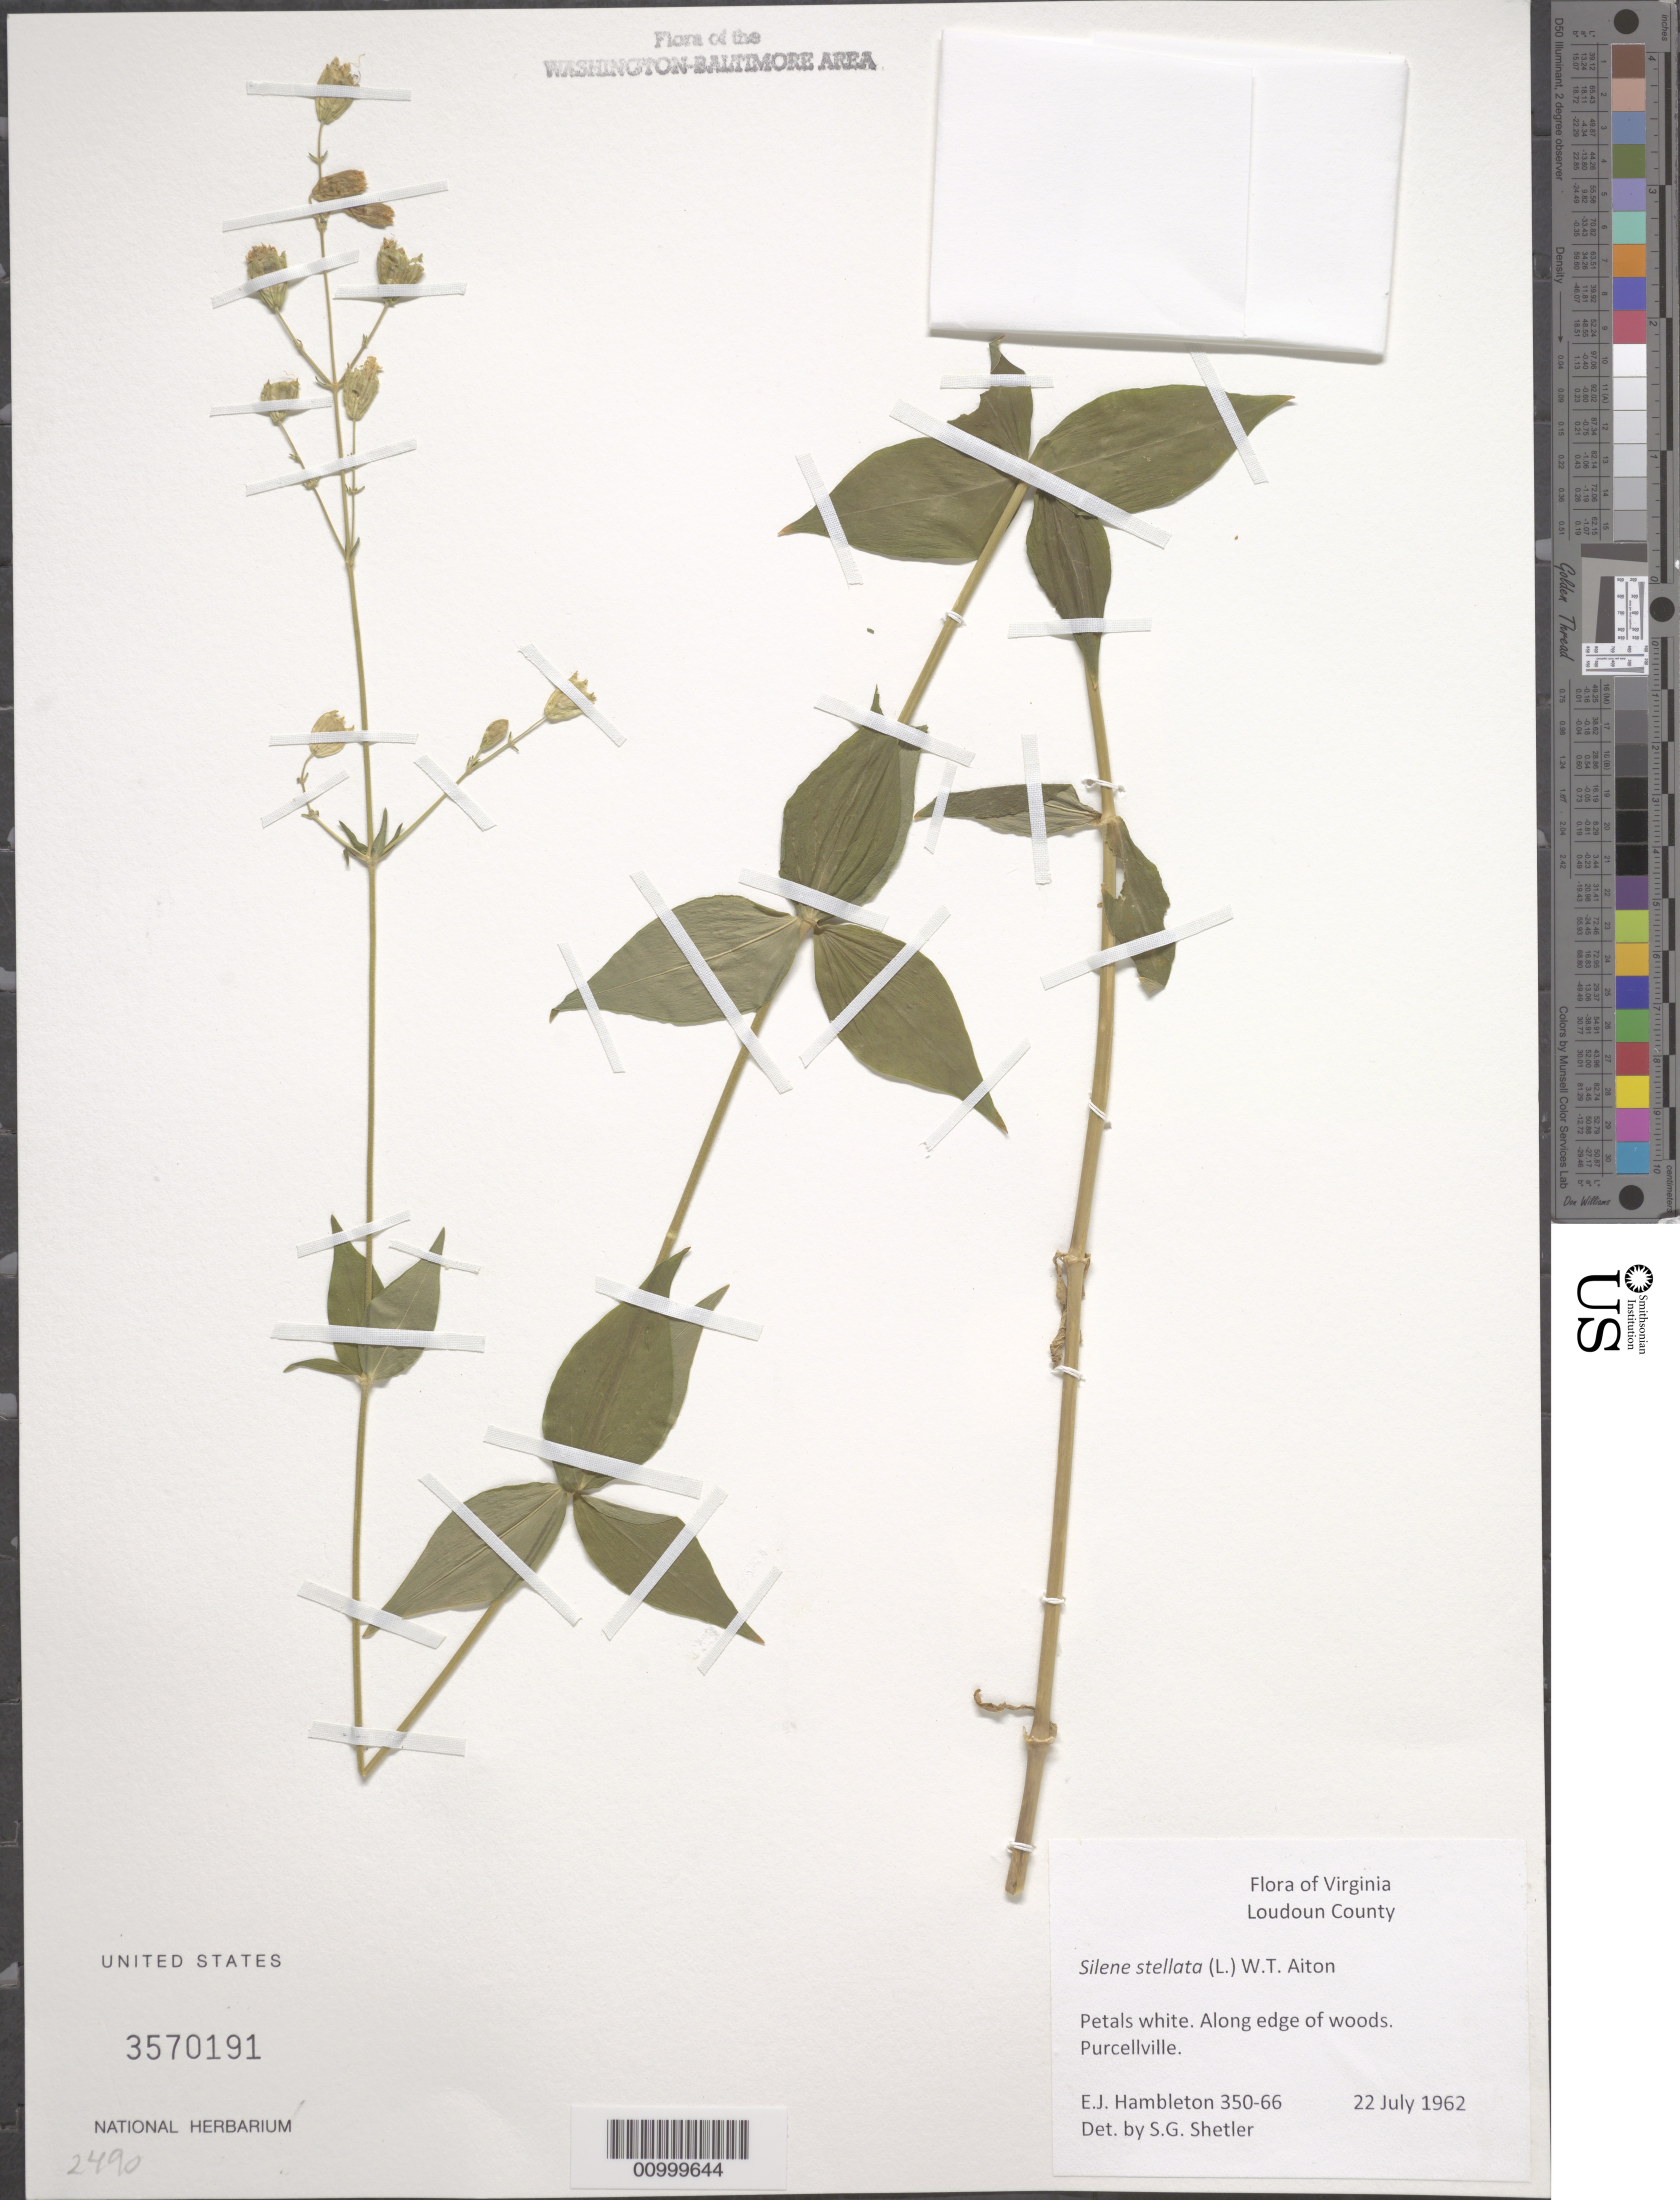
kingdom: Plantae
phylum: Tracheophyta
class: Magnoliopsida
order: Caryophyllales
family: Caryophyllaceae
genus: Silene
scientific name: Silene stellata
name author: (L.) Coyte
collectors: E. Hambleton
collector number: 350-66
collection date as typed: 22 July 1962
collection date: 1962-07-22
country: United States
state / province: Virginia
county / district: Loudoun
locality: Purcellville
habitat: Along edge of woods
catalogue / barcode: US 3570191